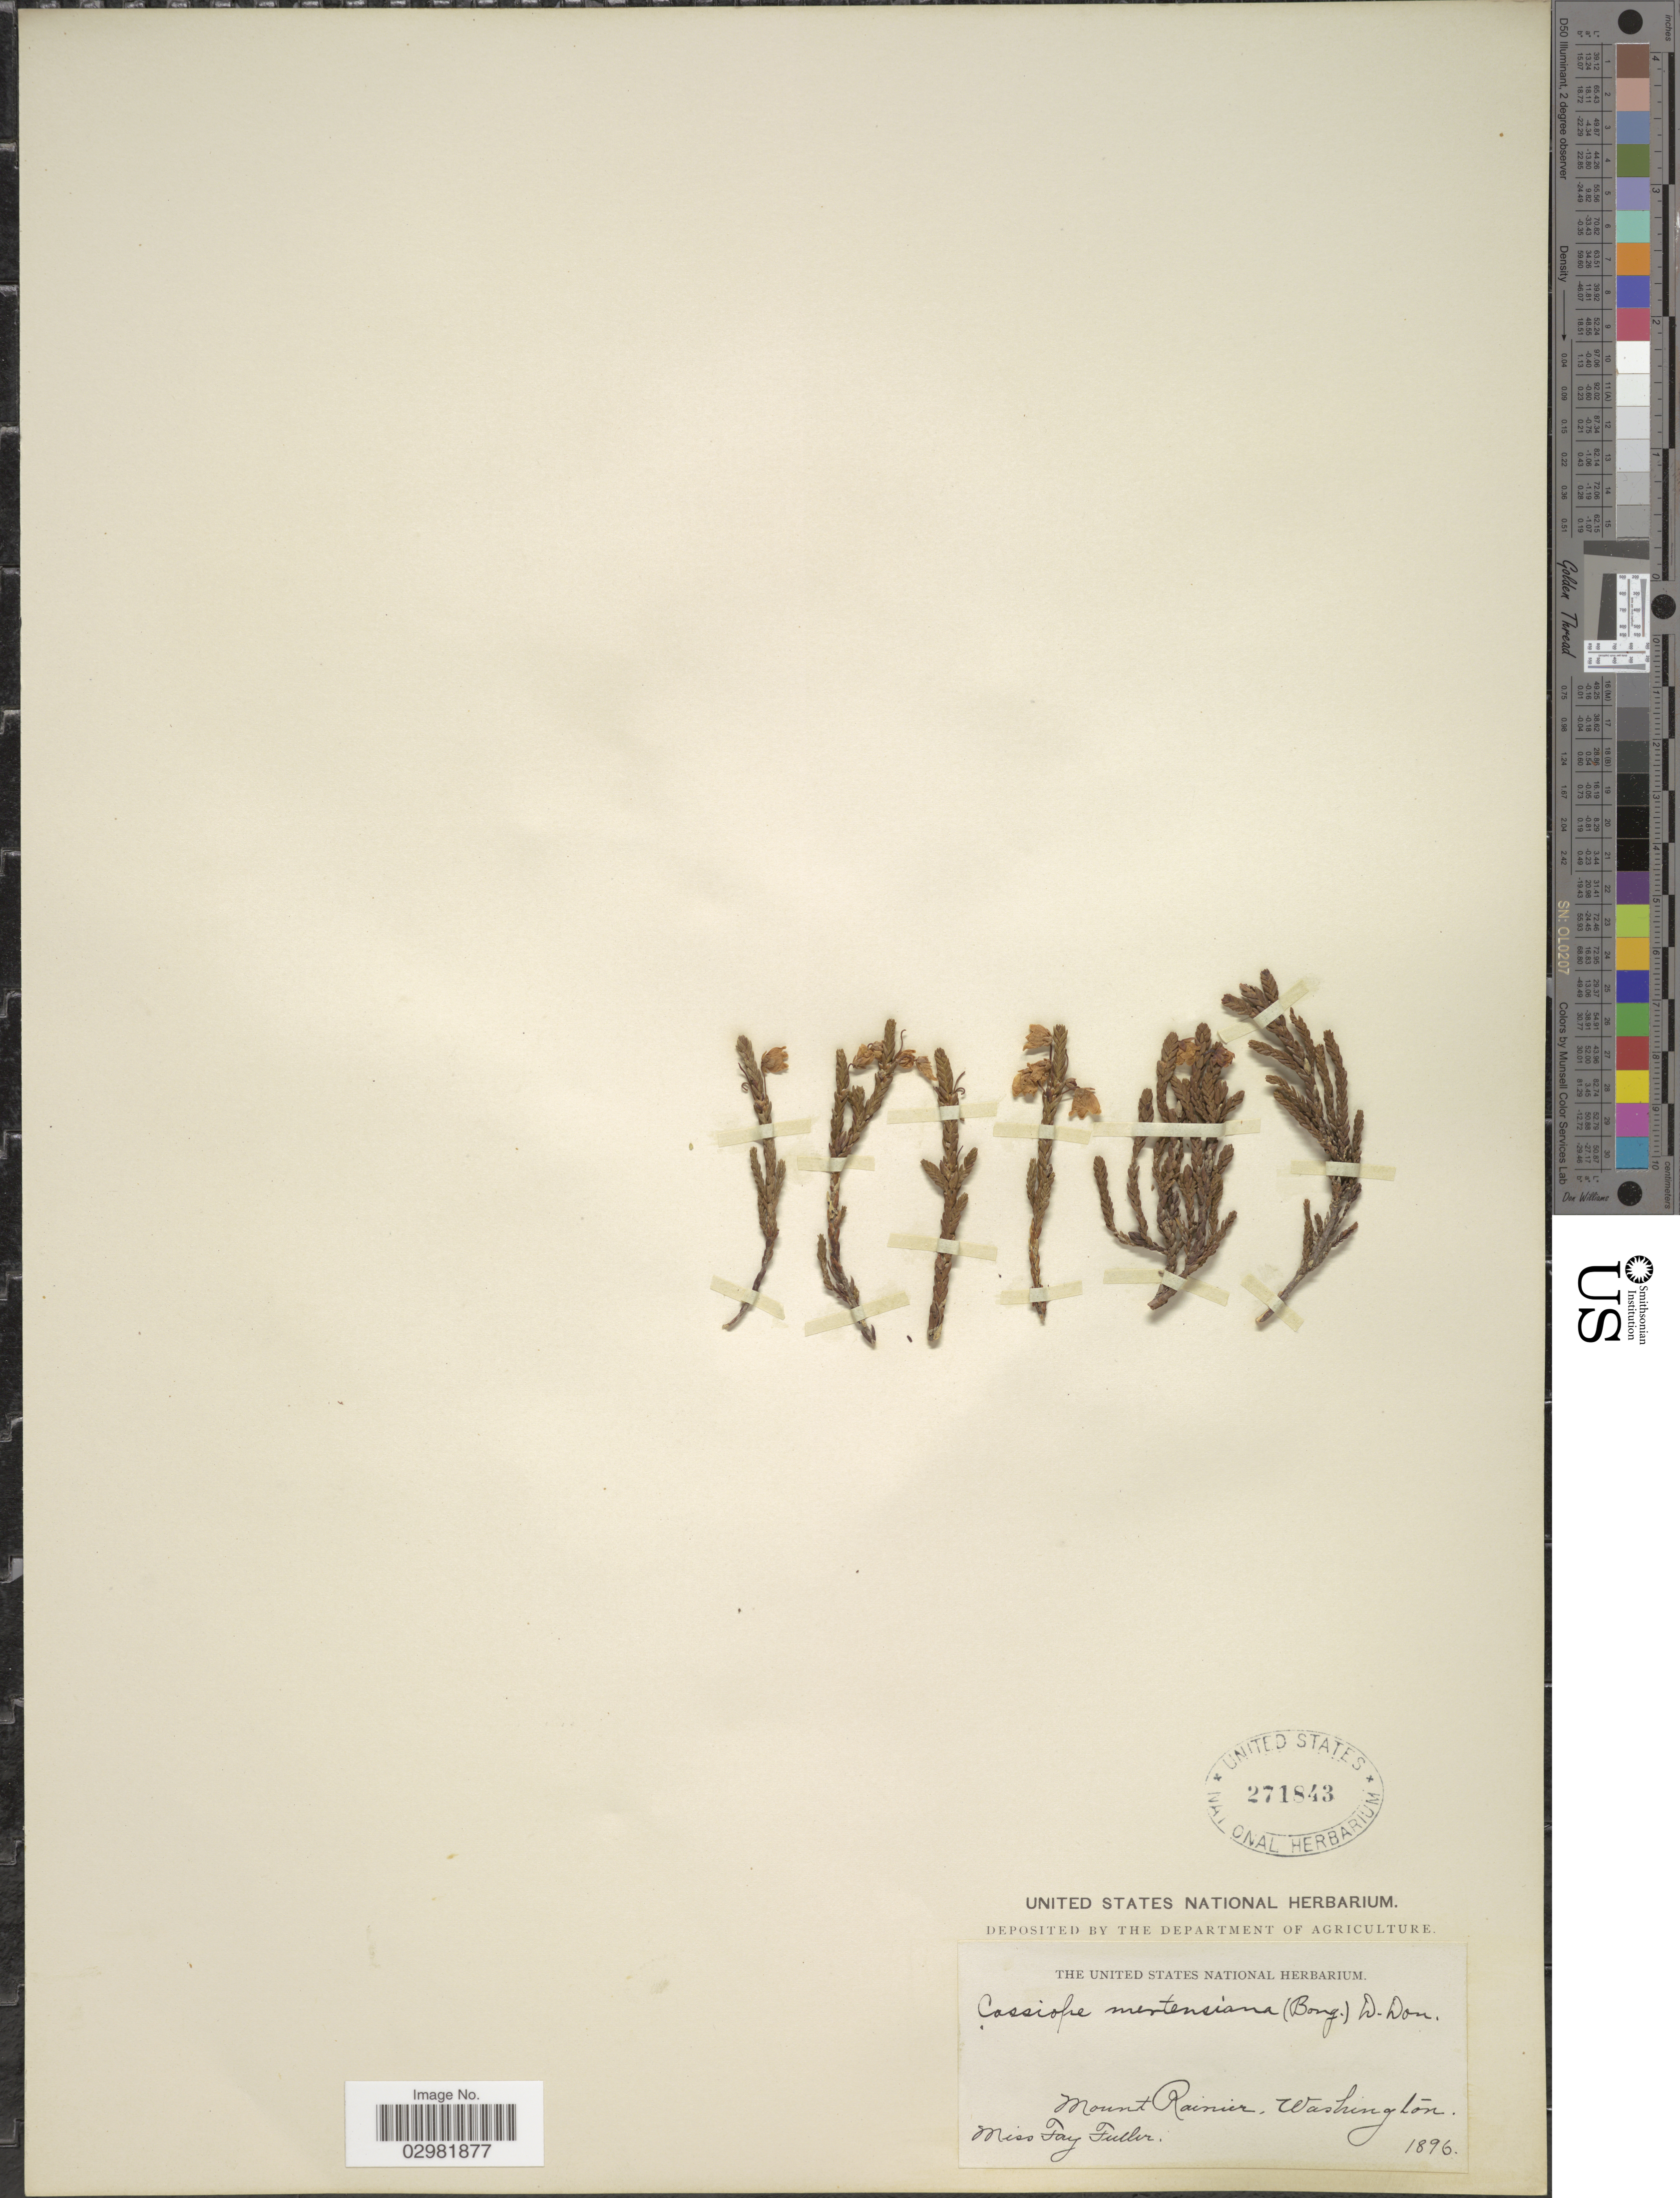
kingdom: Plantae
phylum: Tracheophyta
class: Magnoliopsida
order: Ericales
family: Ericaceae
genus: Cassiope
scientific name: Cassiope mertensiana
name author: (Bong.) G. Don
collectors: F. Fuller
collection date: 1896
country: United States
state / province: Washington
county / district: Pierce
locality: Mount Rainier.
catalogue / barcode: US 271843